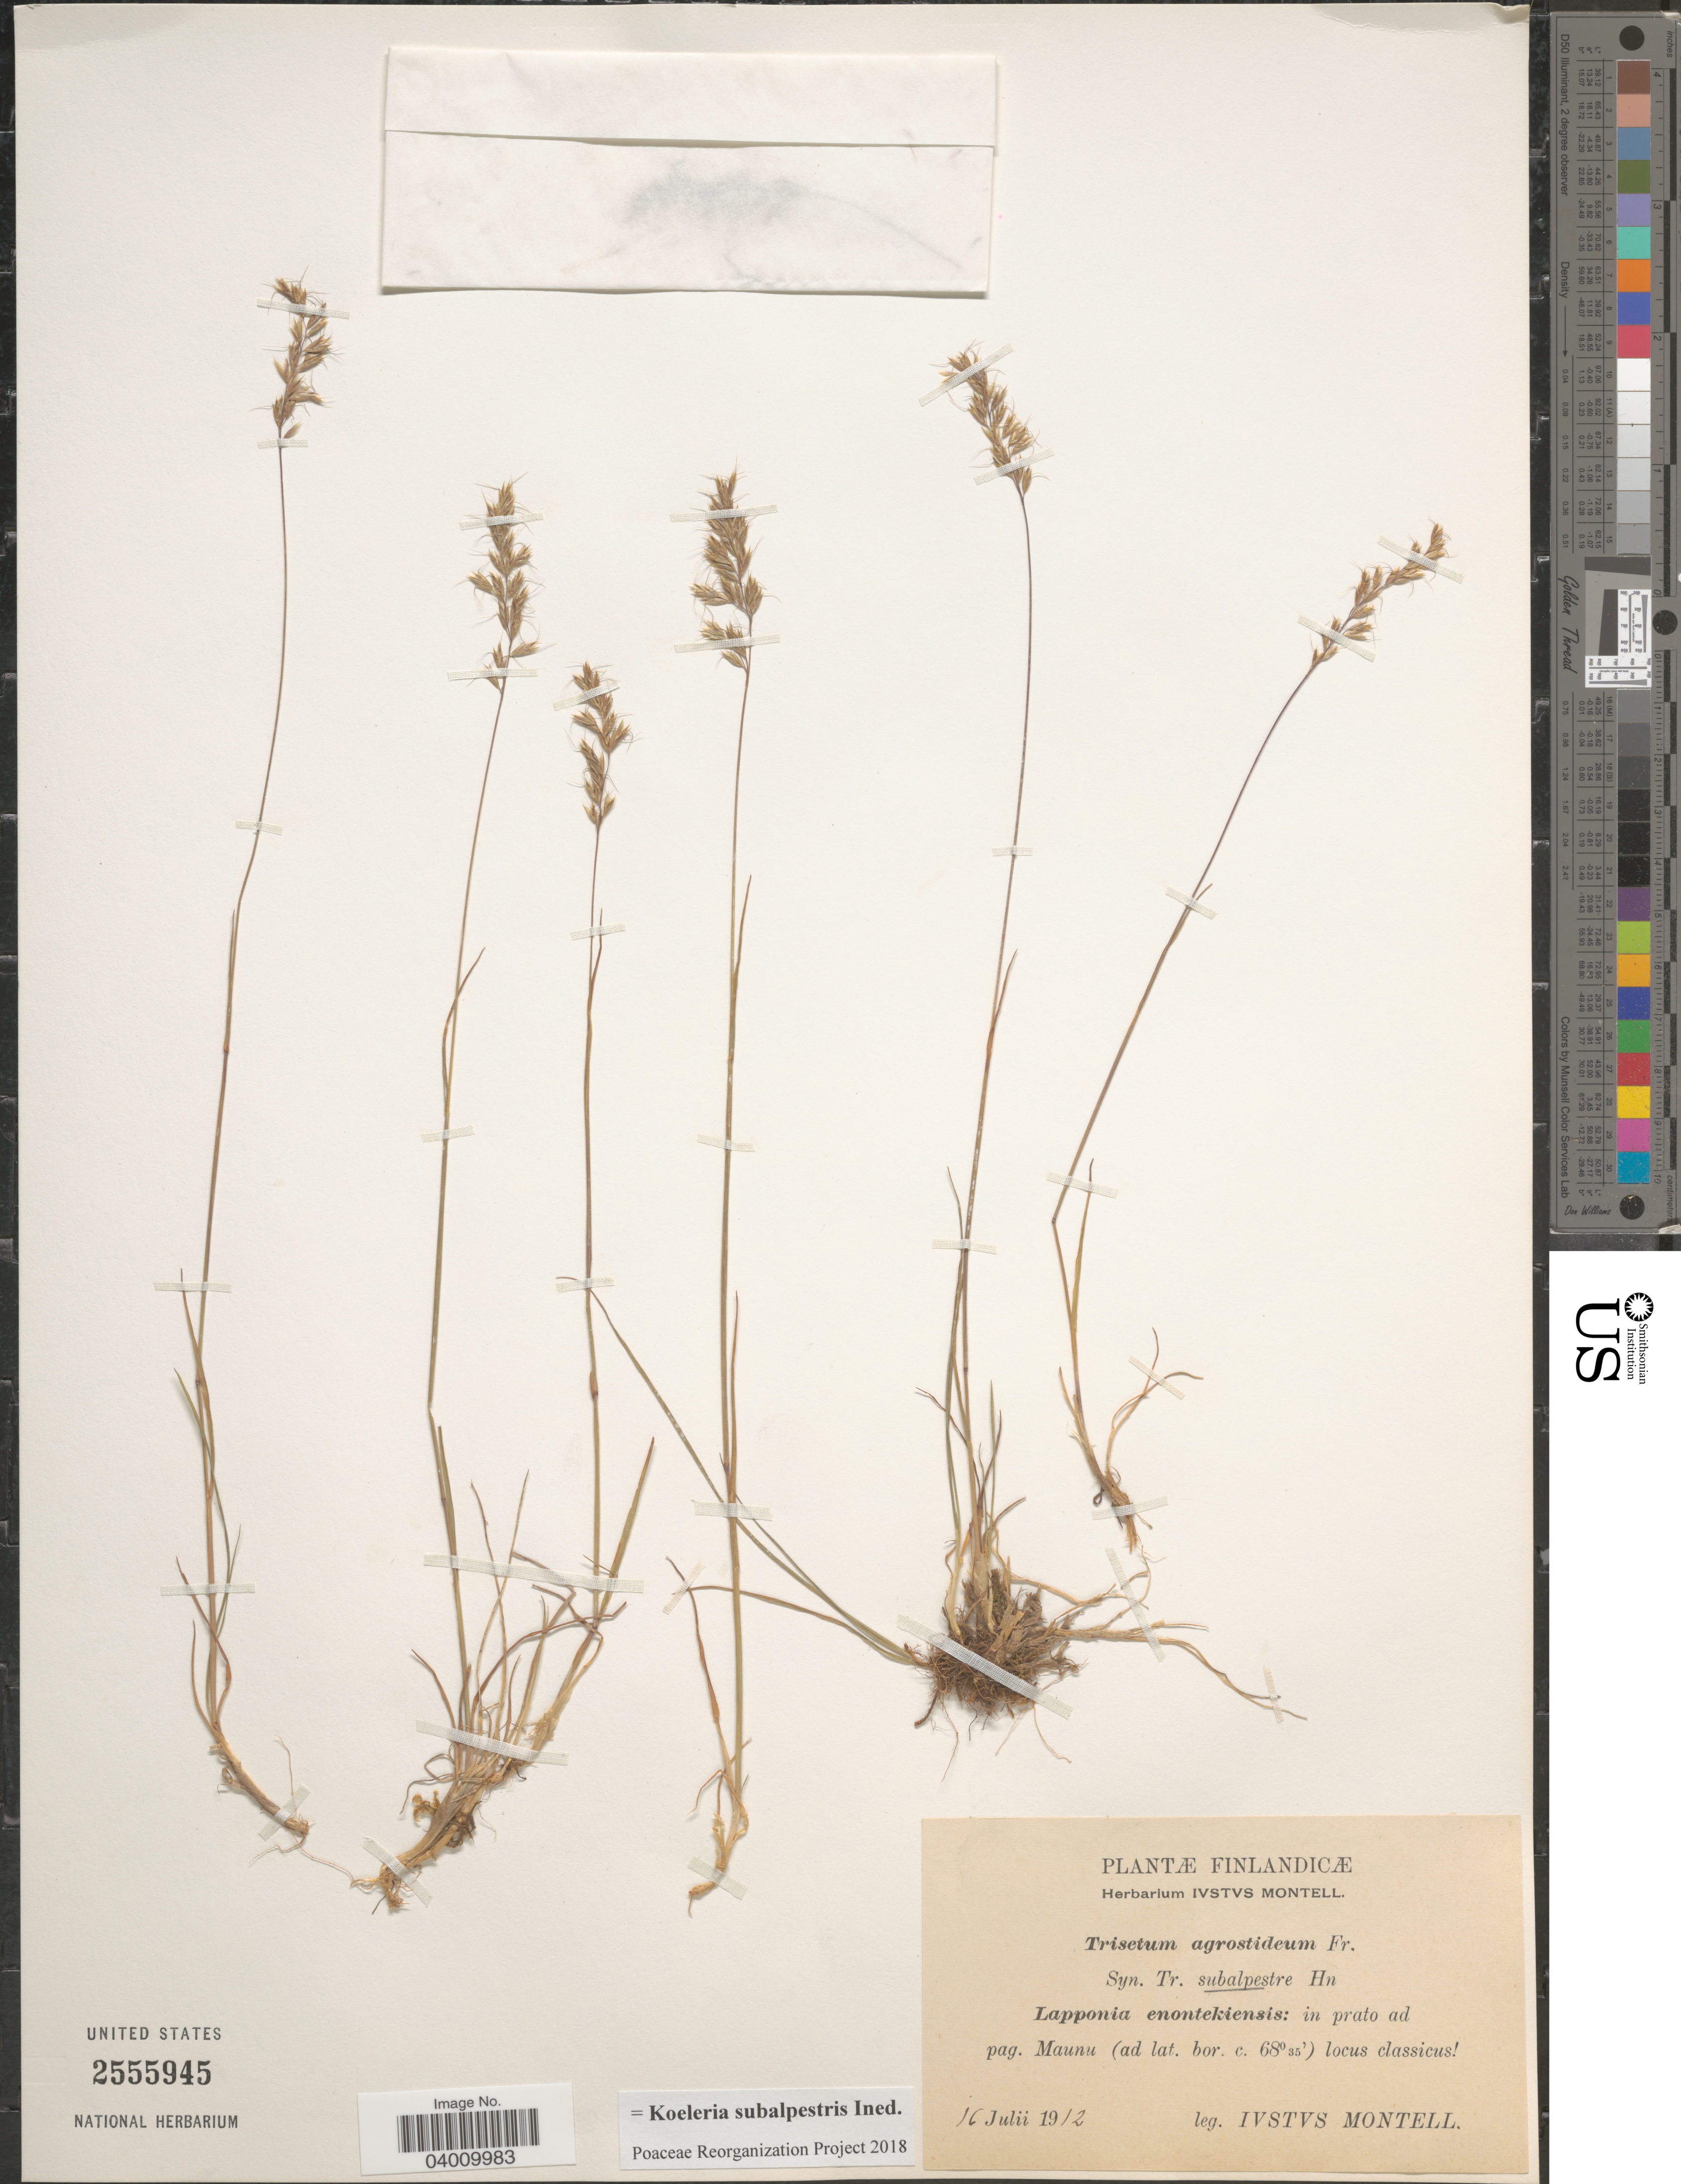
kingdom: Plantae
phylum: Tracheophyta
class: Liliopsida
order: Poales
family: Poaceae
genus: Koeleria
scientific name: Koeleria subalpestris ined.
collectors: I. Montell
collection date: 1912-07-16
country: Finland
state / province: Lappi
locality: Finlandicæ. Lapponia enontekiensis: in prato ad pag. Maunu locus classicus [illegible text]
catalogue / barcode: US 2555945